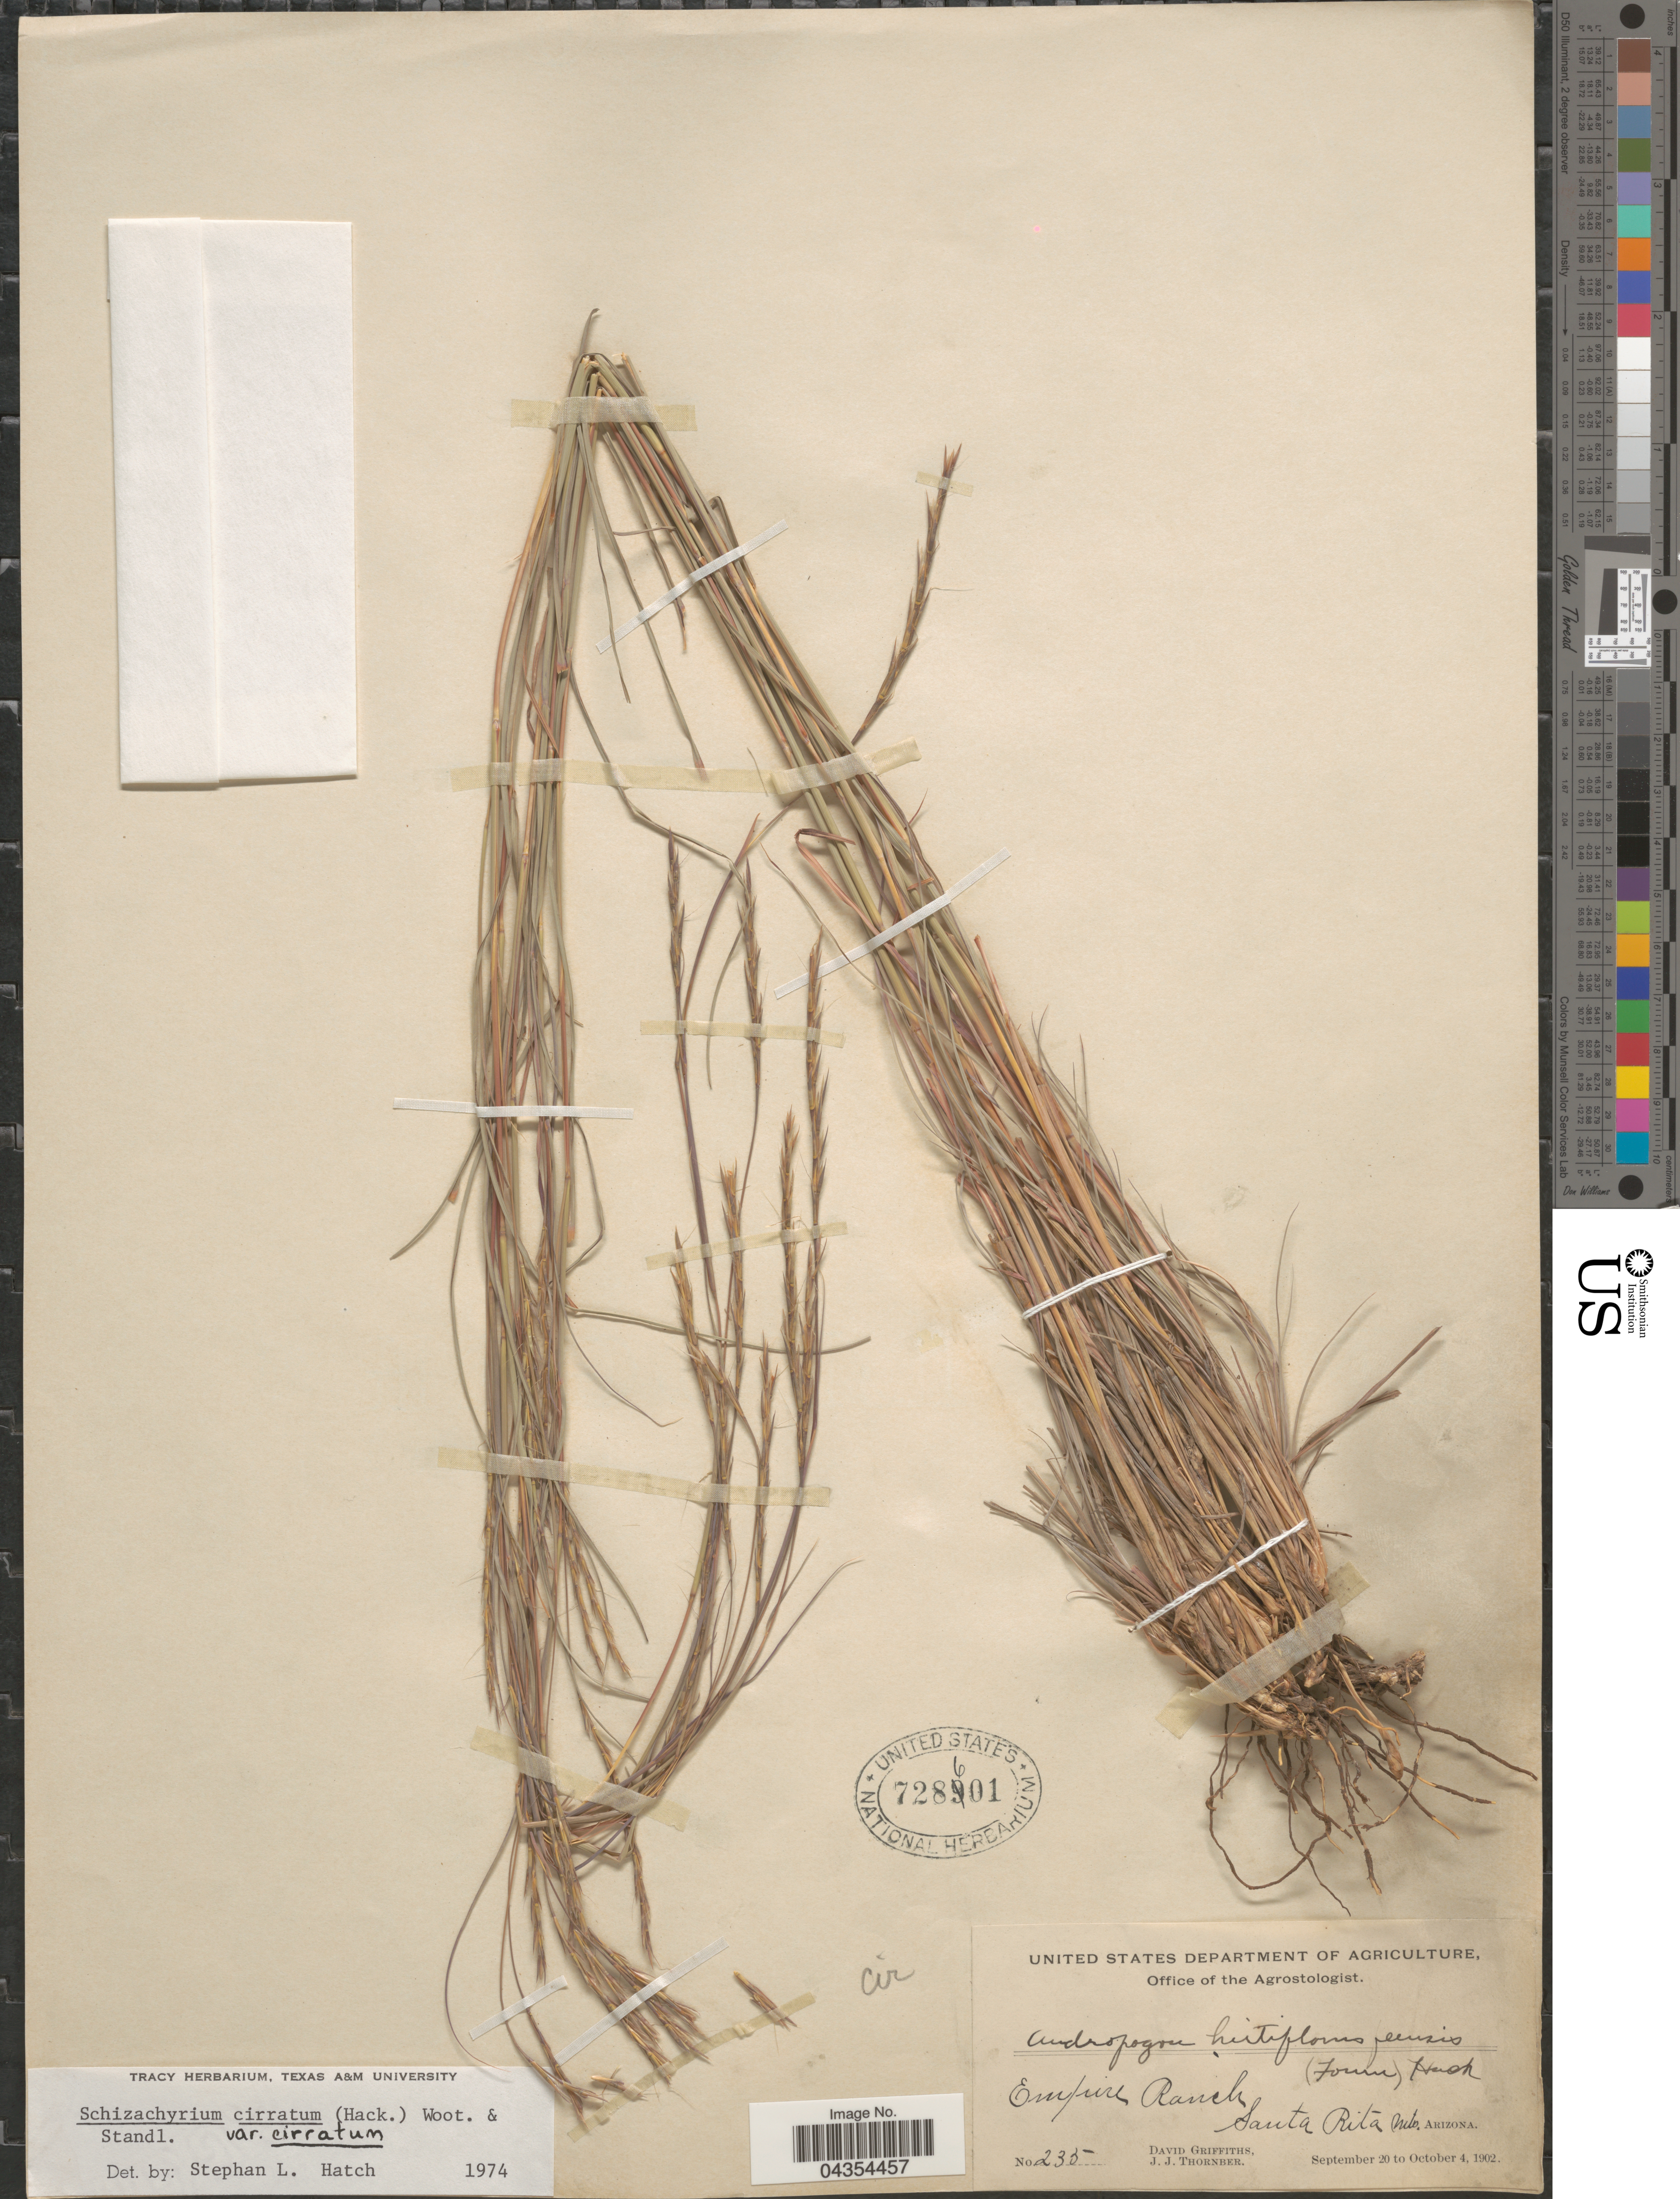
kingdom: Plantae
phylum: Tracheophyta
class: Liliopsida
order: Poales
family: Poaceae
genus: Schizachyrium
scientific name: Schizachyrium cirratum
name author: (Hack.) Wooton & Standl.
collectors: D. Griffiths & J. Thornber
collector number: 235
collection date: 1902-09-20/1902-10-04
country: United States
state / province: Arizona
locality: Empire Ranch. Santa Rita Mts.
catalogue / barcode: US 728601